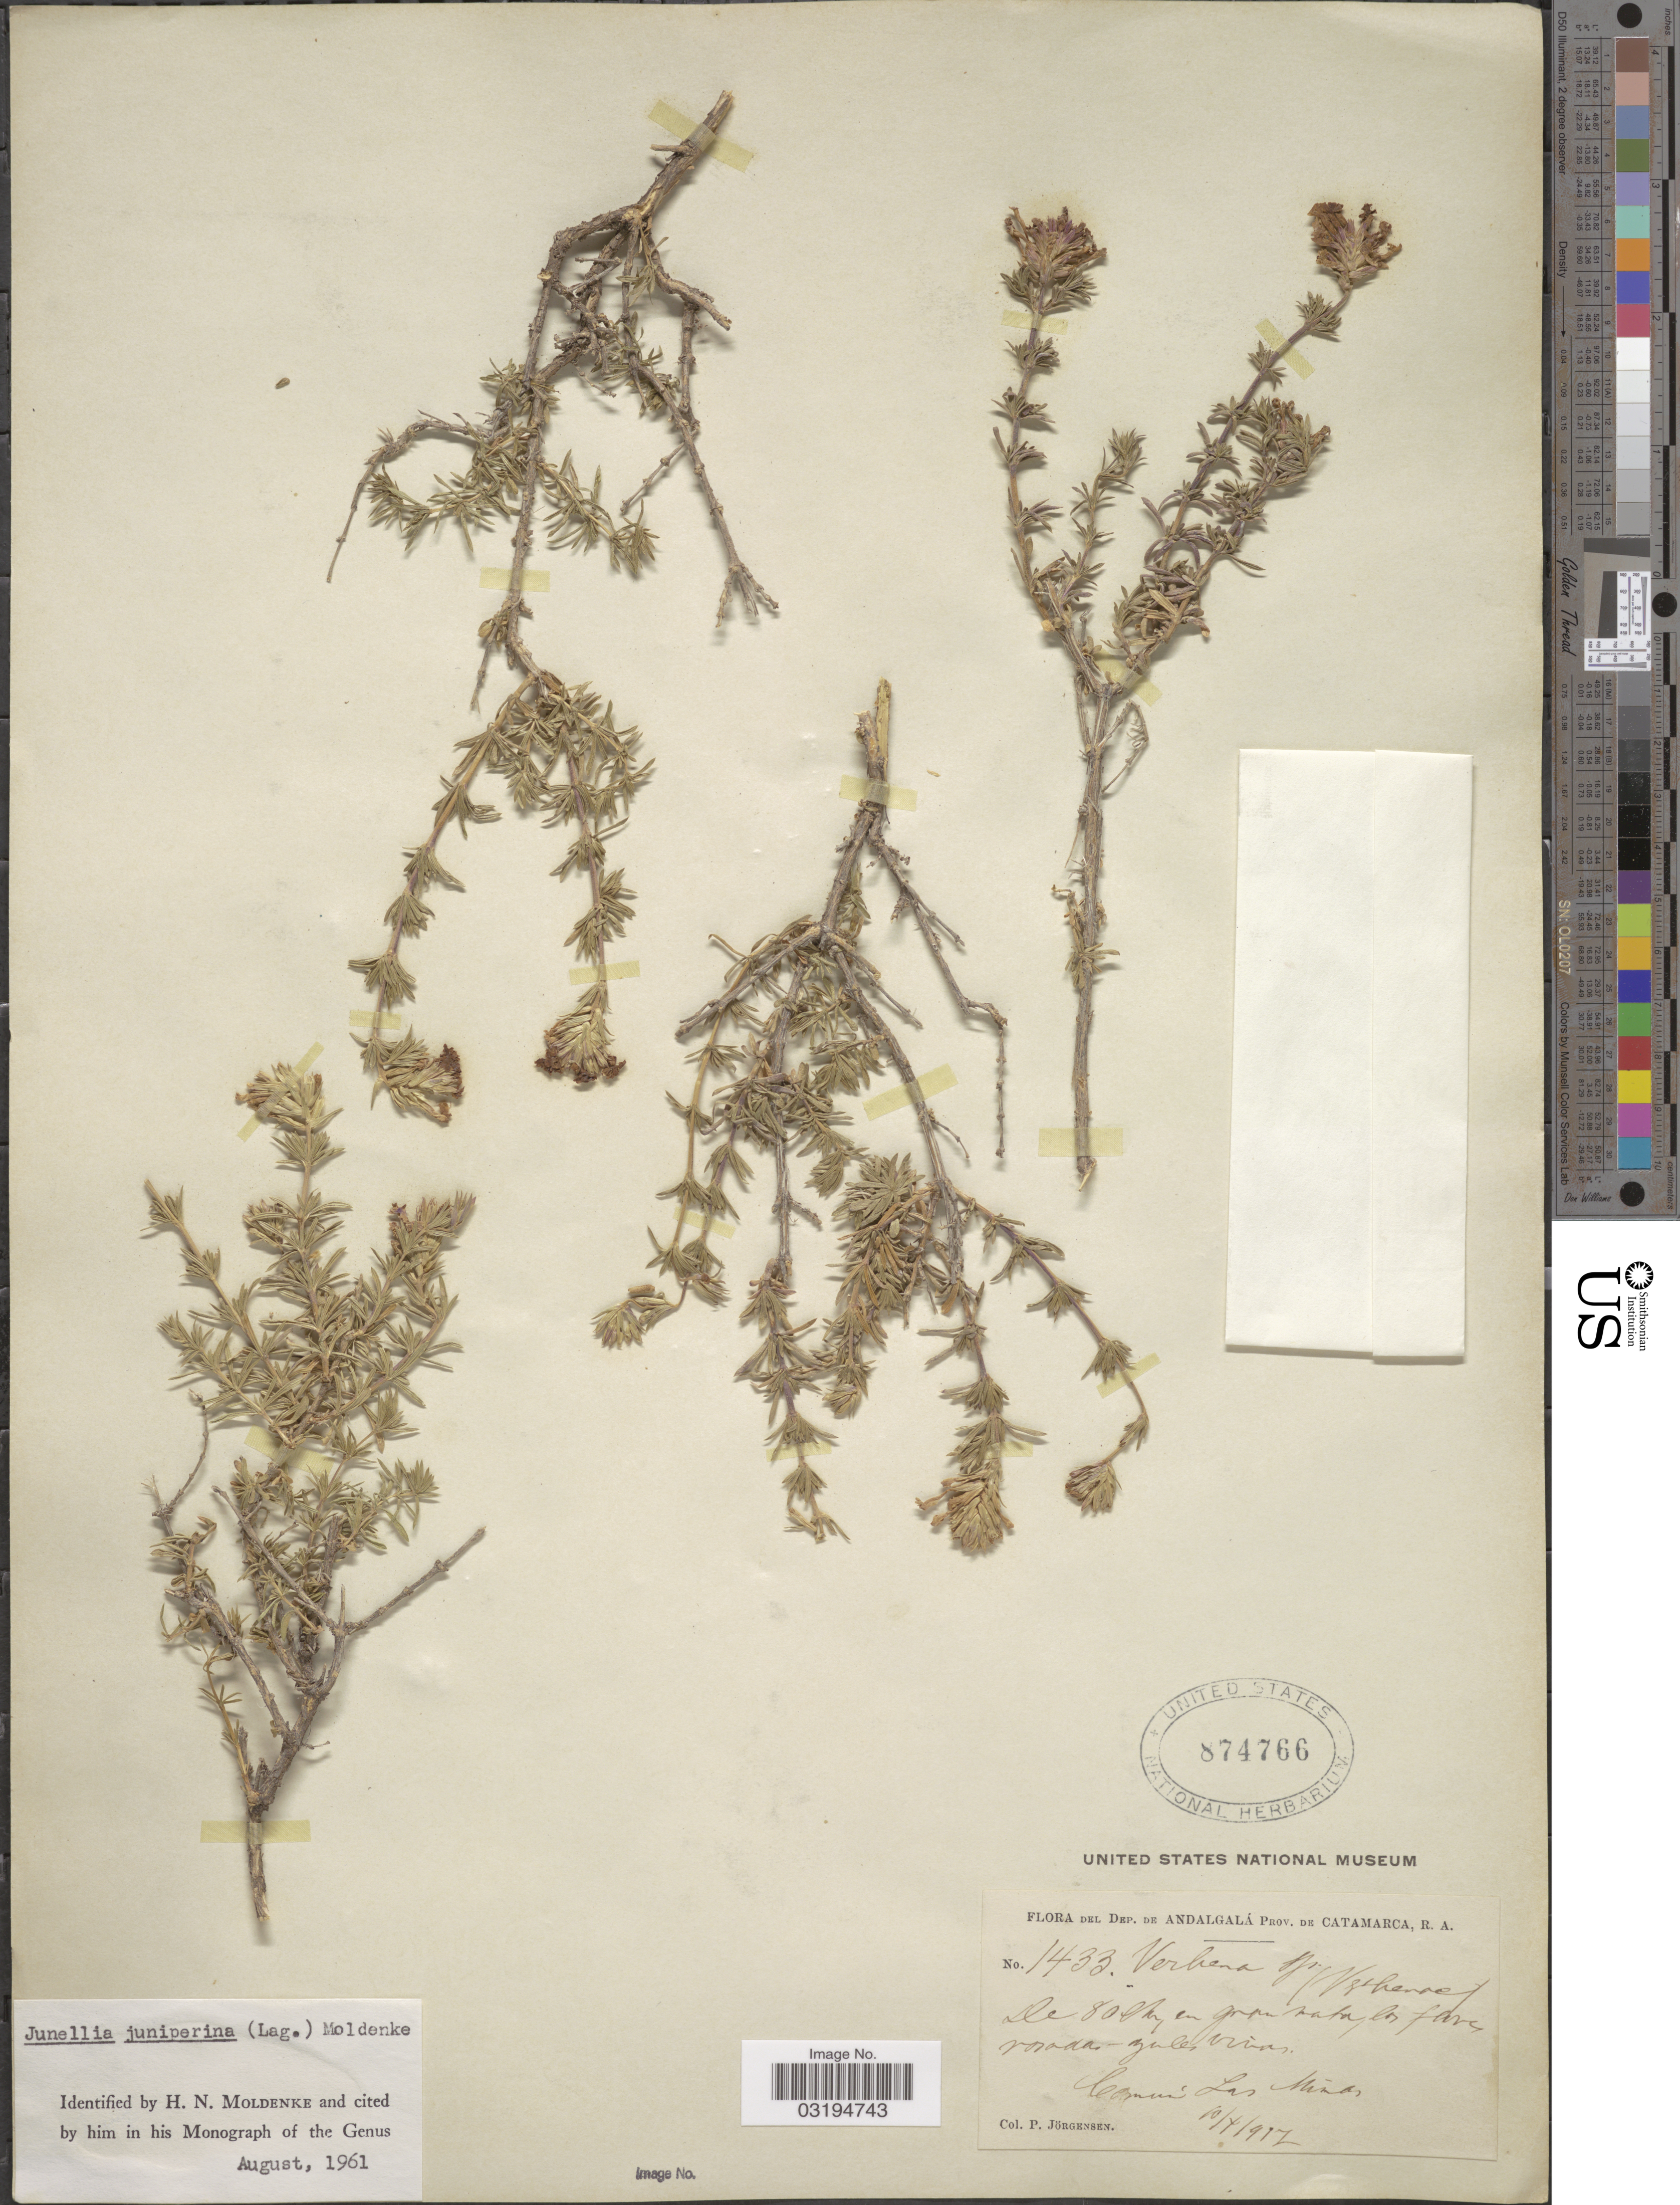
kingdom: Plantae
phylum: Tracheophyta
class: Magnoliopsida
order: Lamiales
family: Verbenaceae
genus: Junellia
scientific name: Junellia juniperina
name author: (Lag.) Moldenke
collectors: P. Jörgensen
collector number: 1433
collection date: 1917-04-10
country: Argentina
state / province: Catamarca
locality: Dep. de Andalgalá. Comm' Las Minas.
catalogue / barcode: US 874766